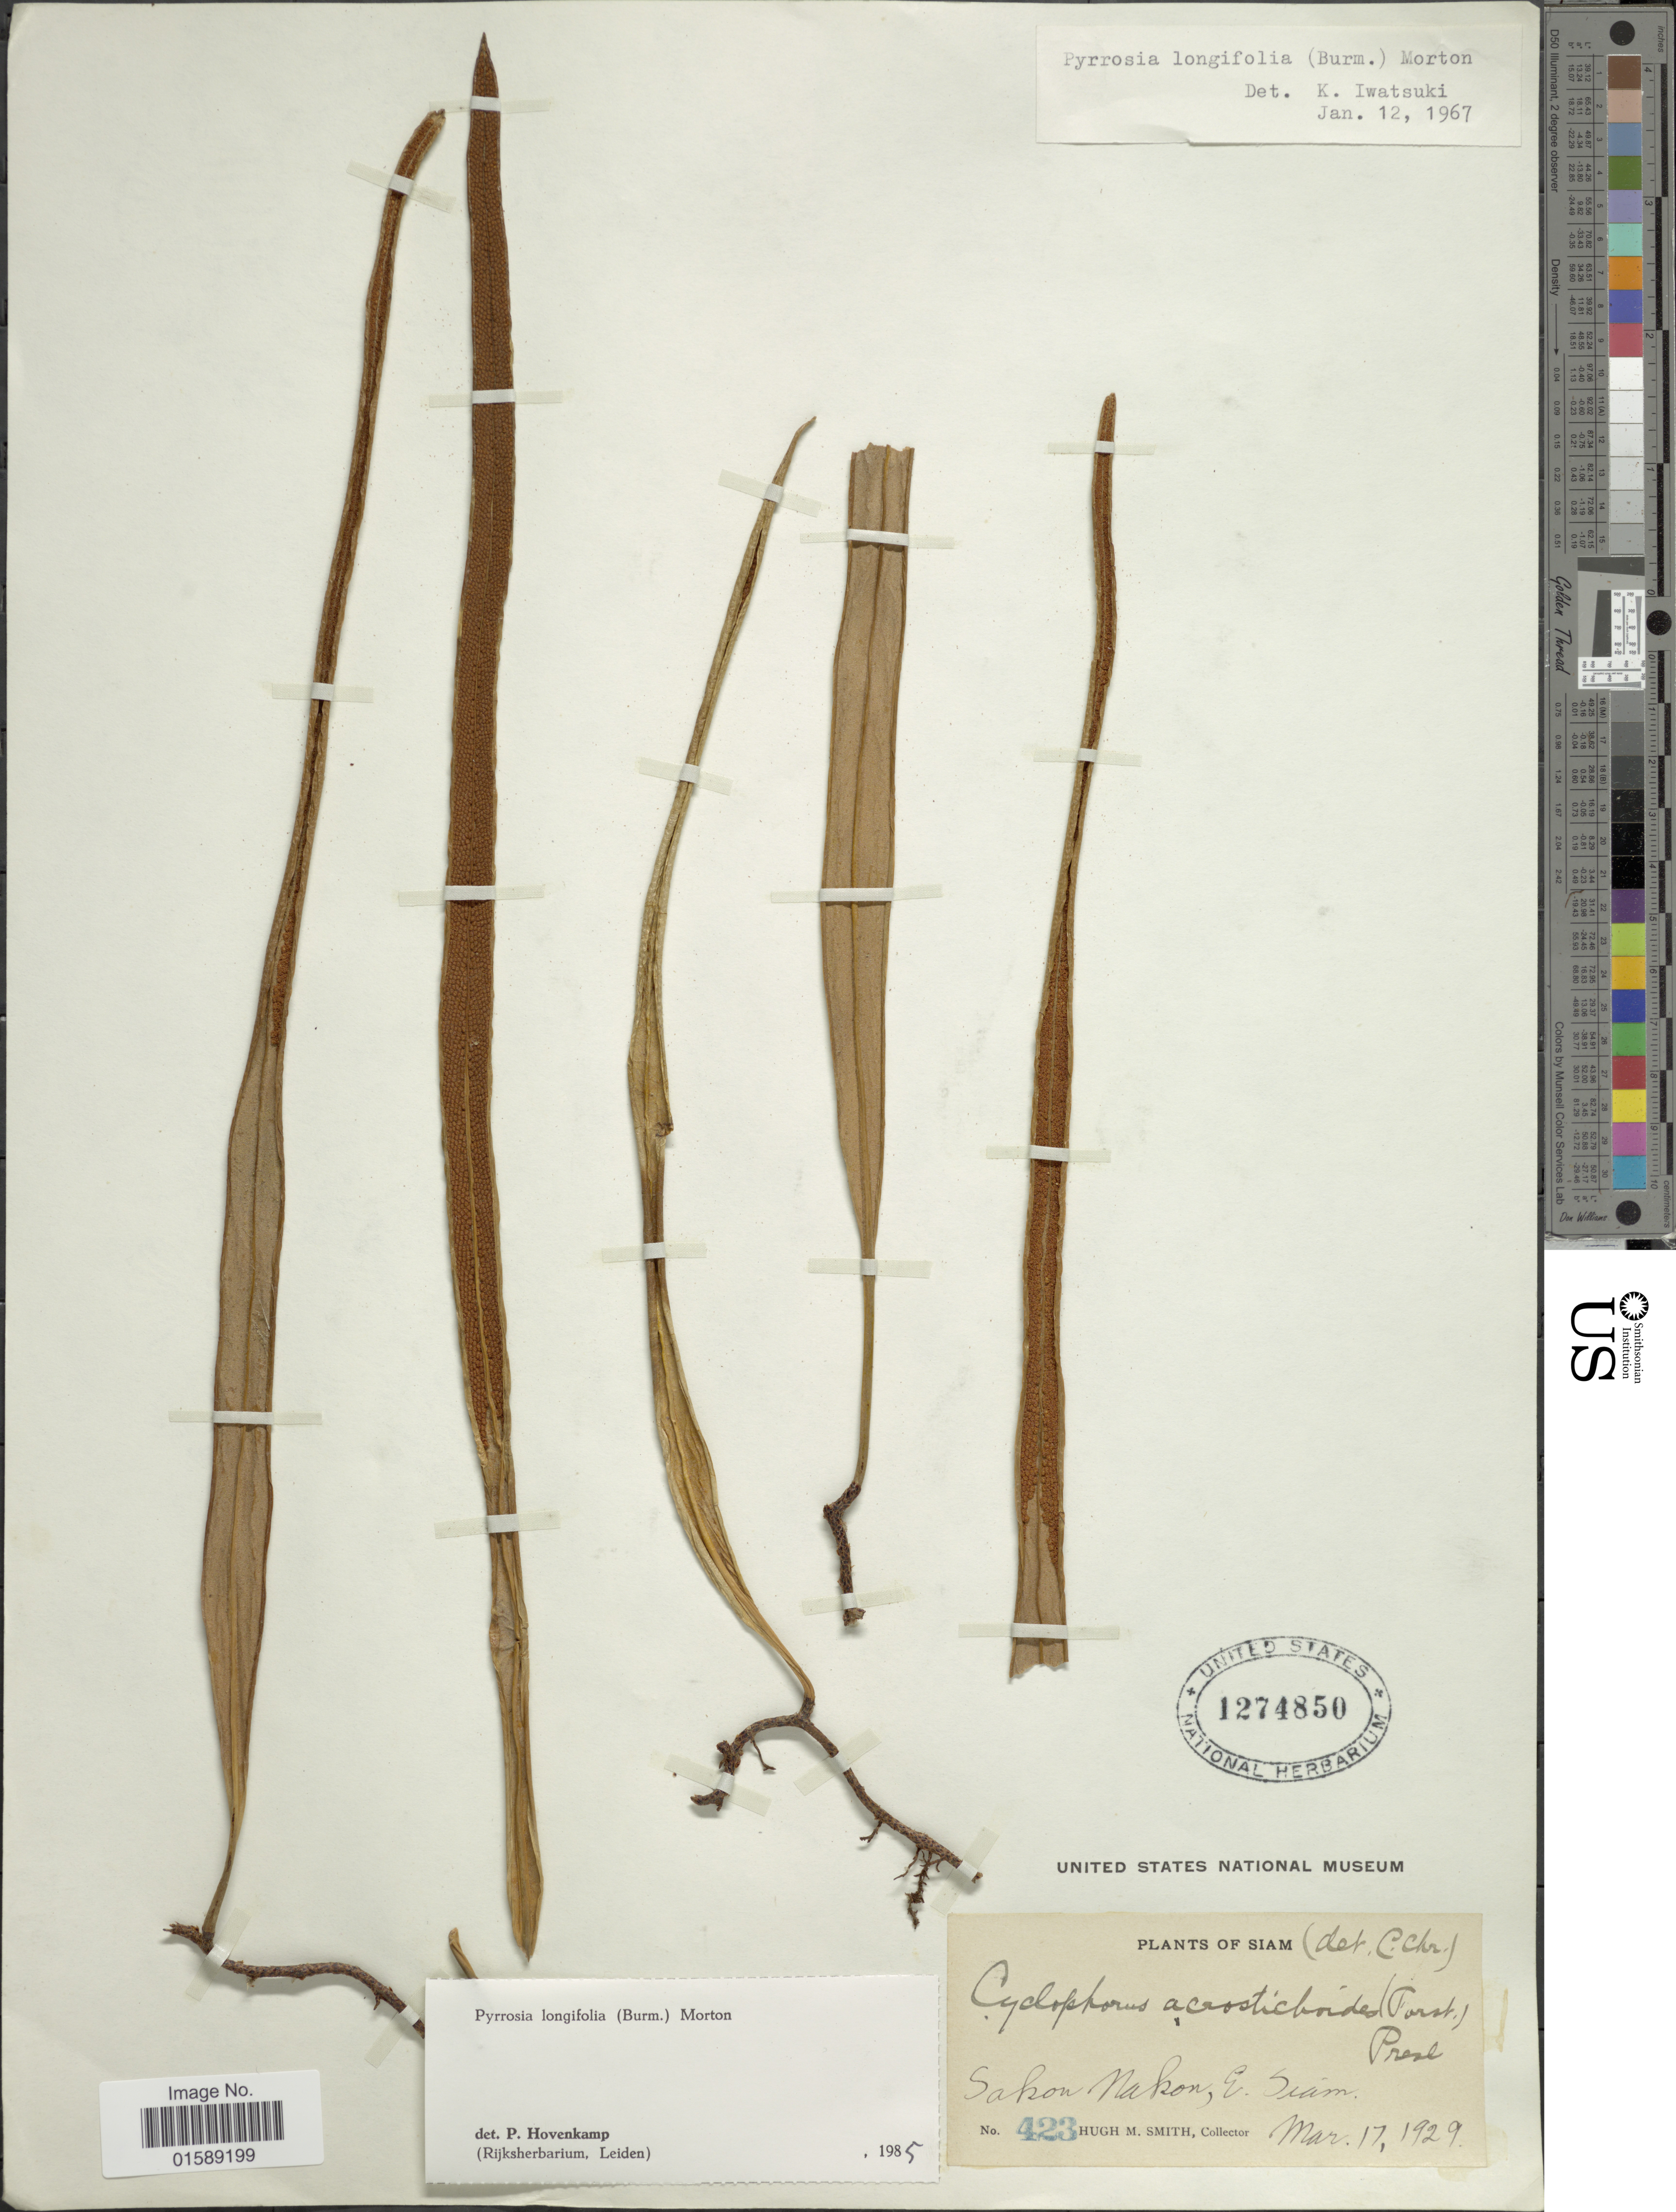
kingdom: Plantae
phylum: Tracheophyta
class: Polypodiopsida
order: Polypodiales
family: Polypodiaceae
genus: Pyrrosia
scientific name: Pyrrosia longifolia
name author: (Burm. f.) C.V. Morton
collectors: H. M. Smith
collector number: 423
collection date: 1929-03-17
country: Thailand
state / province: Sakon Nakhon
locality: Siam, Sakon Nakon, E. Siam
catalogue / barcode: US 1274850